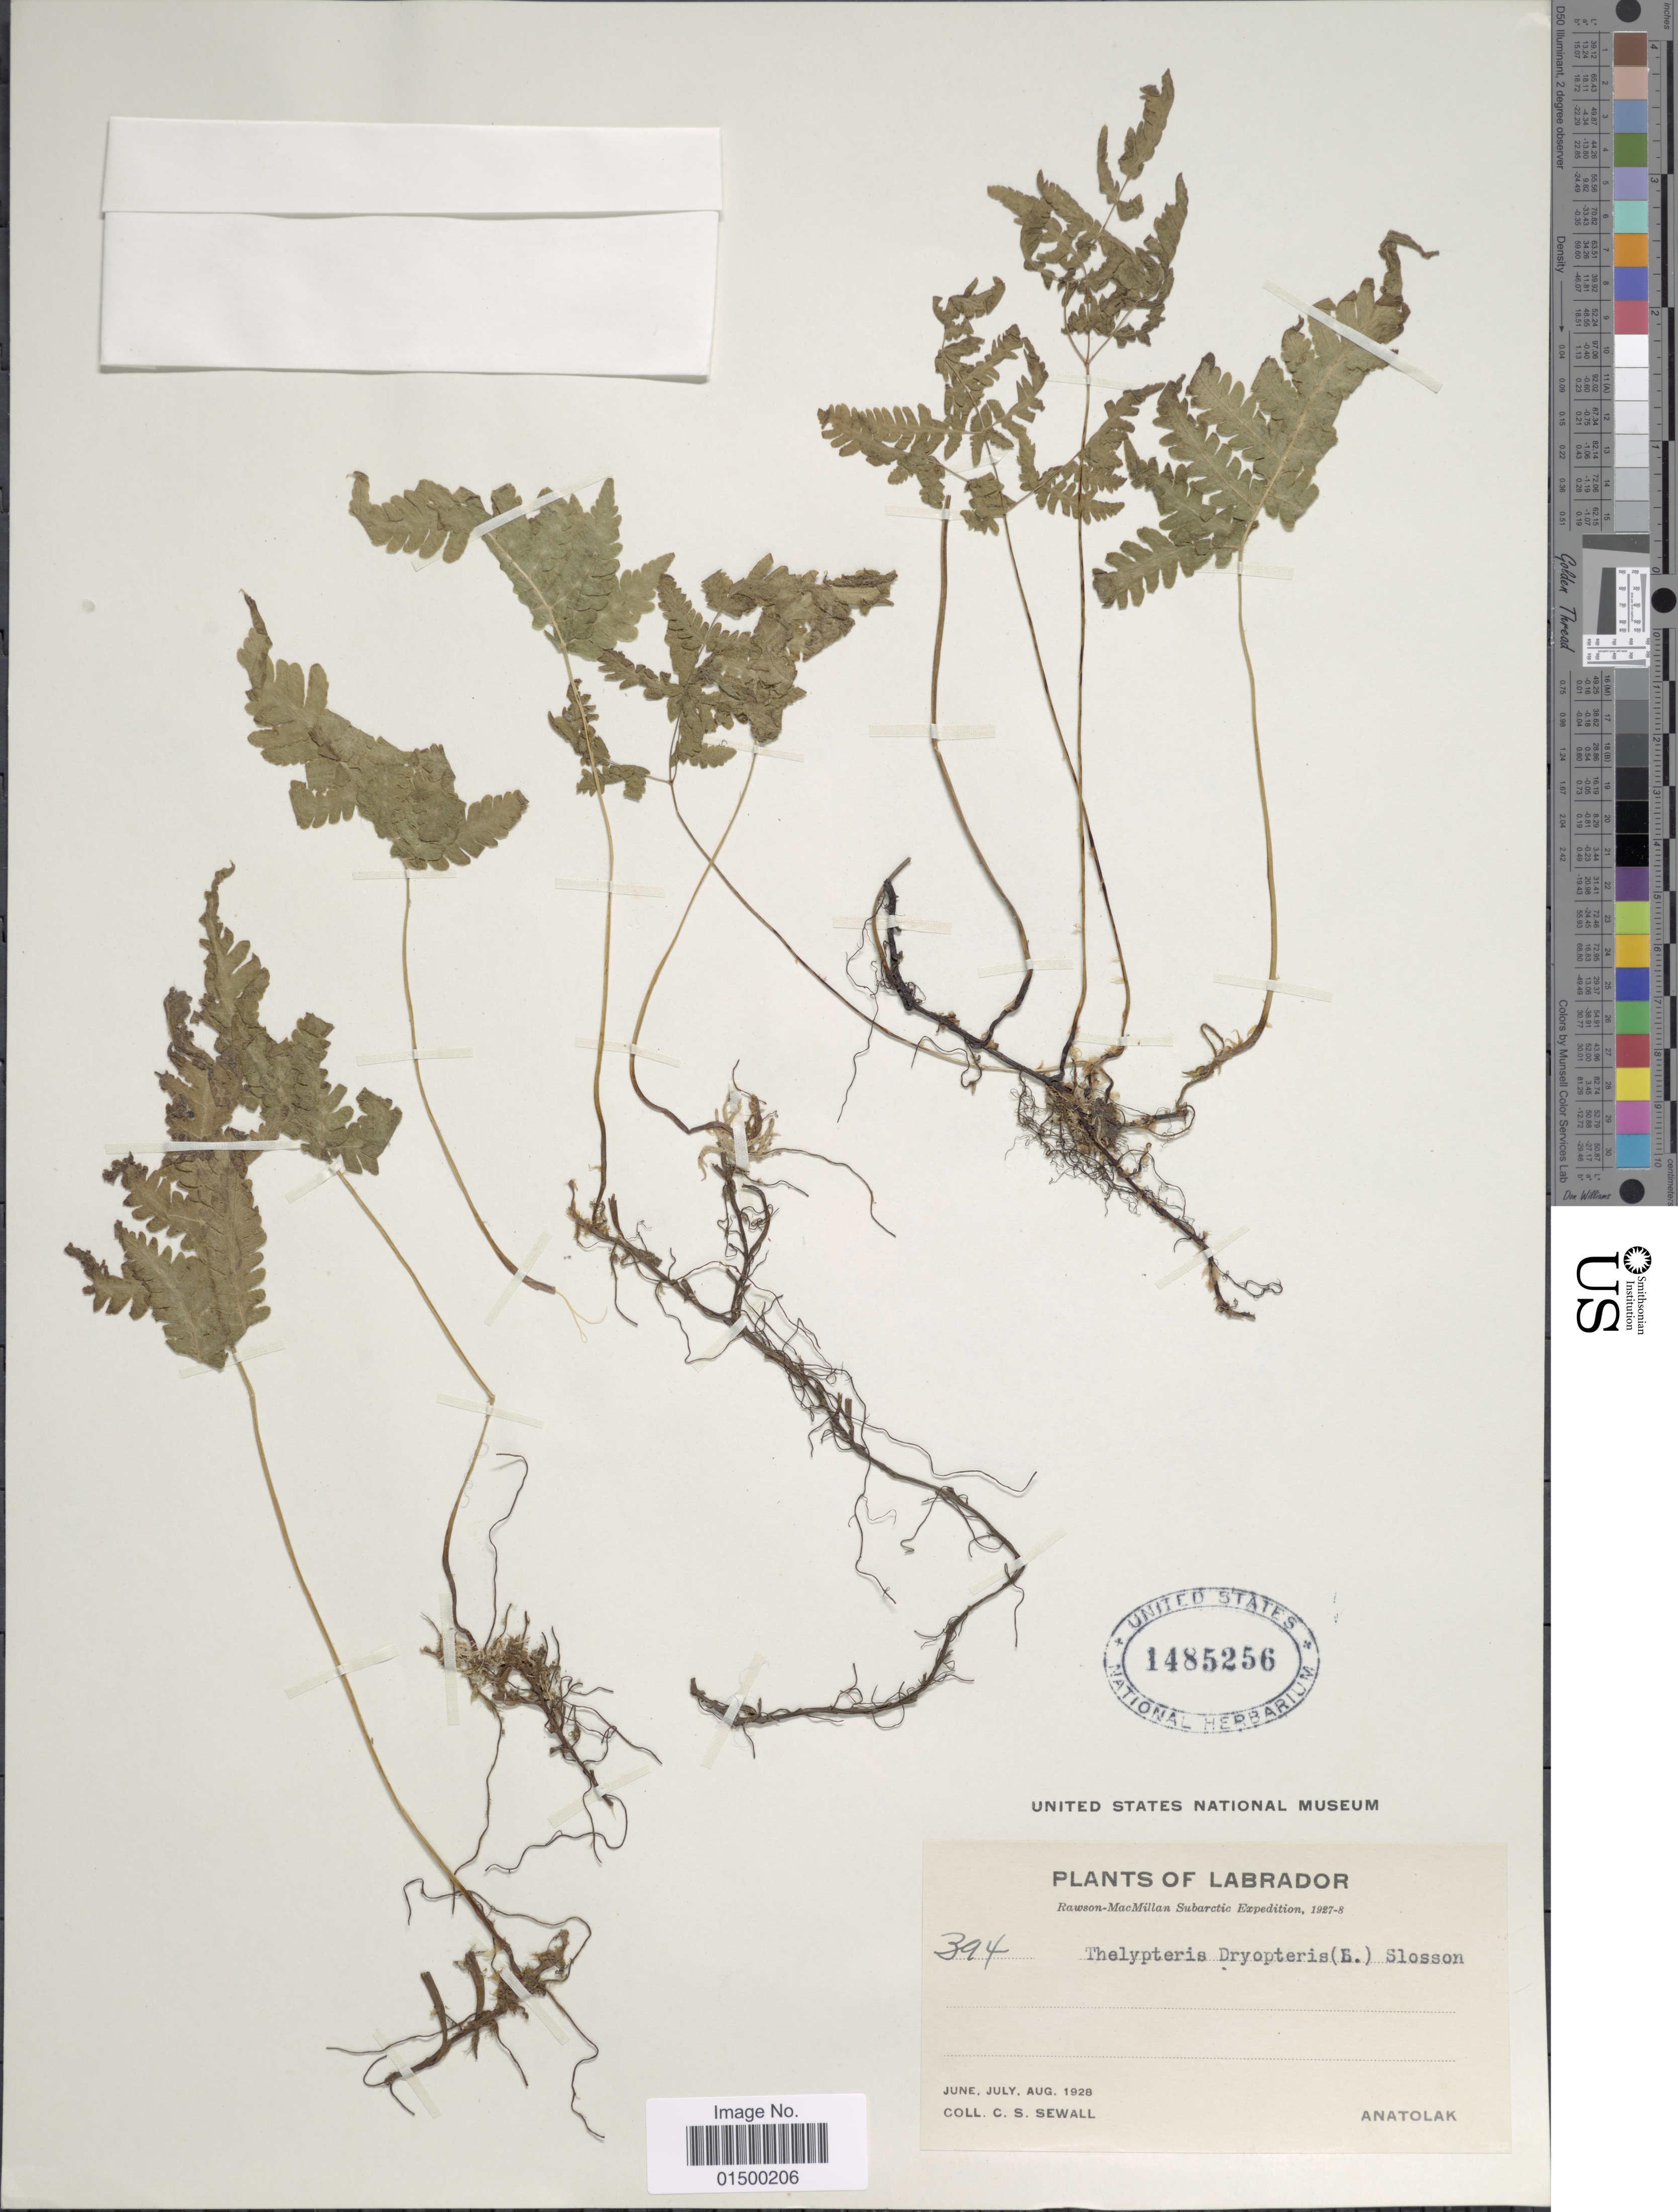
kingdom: Plantae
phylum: Tracheophyta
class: Polypodiopsida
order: Polypodiales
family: Cystopteridaceae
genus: Gymnocarpium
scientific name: Gymnocarpium disjunctum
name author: (Rupr.) Ching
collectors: C. Sewall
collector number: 394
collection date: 1928-06/1928-08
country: Canada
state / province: Newfoundland and Labrador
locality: Labrador. Anatolak.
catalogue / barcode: US 1485256